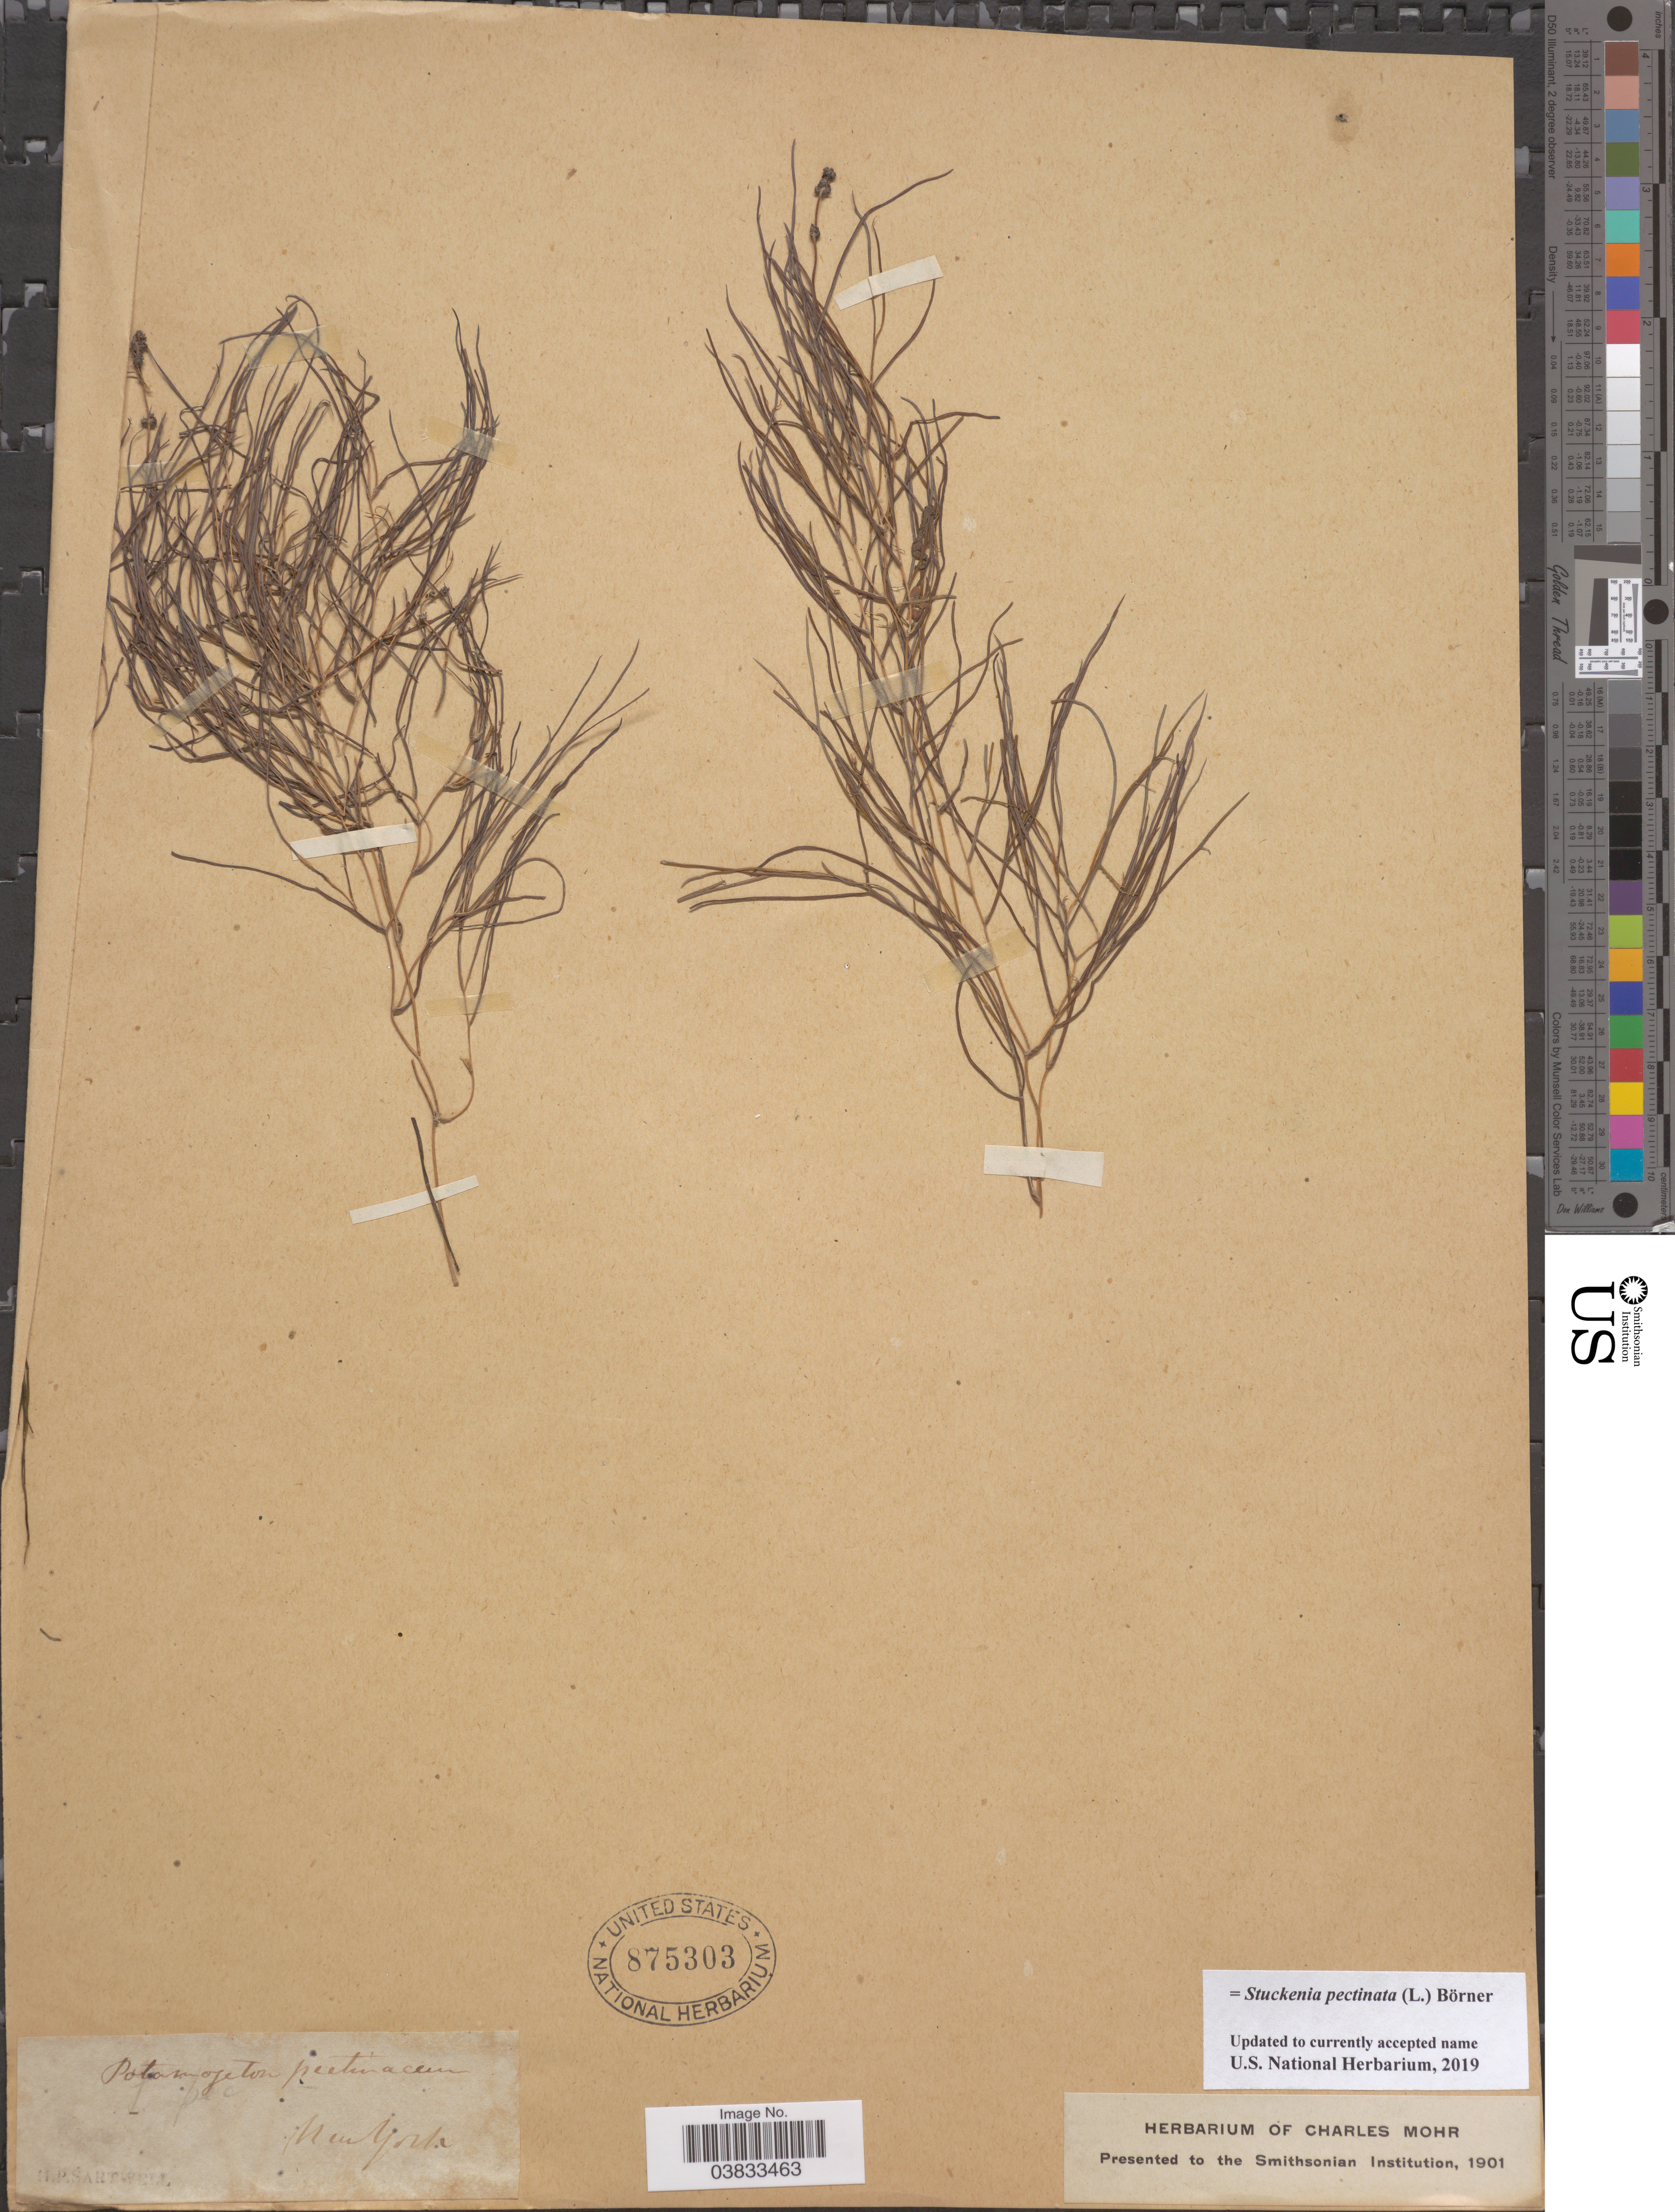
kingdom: Plantae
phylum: Tracheophyta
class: Liliopsida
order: Alismatales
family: Potamogetonaceae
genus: Stuckenia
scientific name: Stuckenia pectinata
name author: (L.) Börner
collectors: H. P. Sartwell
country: United States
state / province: New York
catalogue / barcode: US 875303